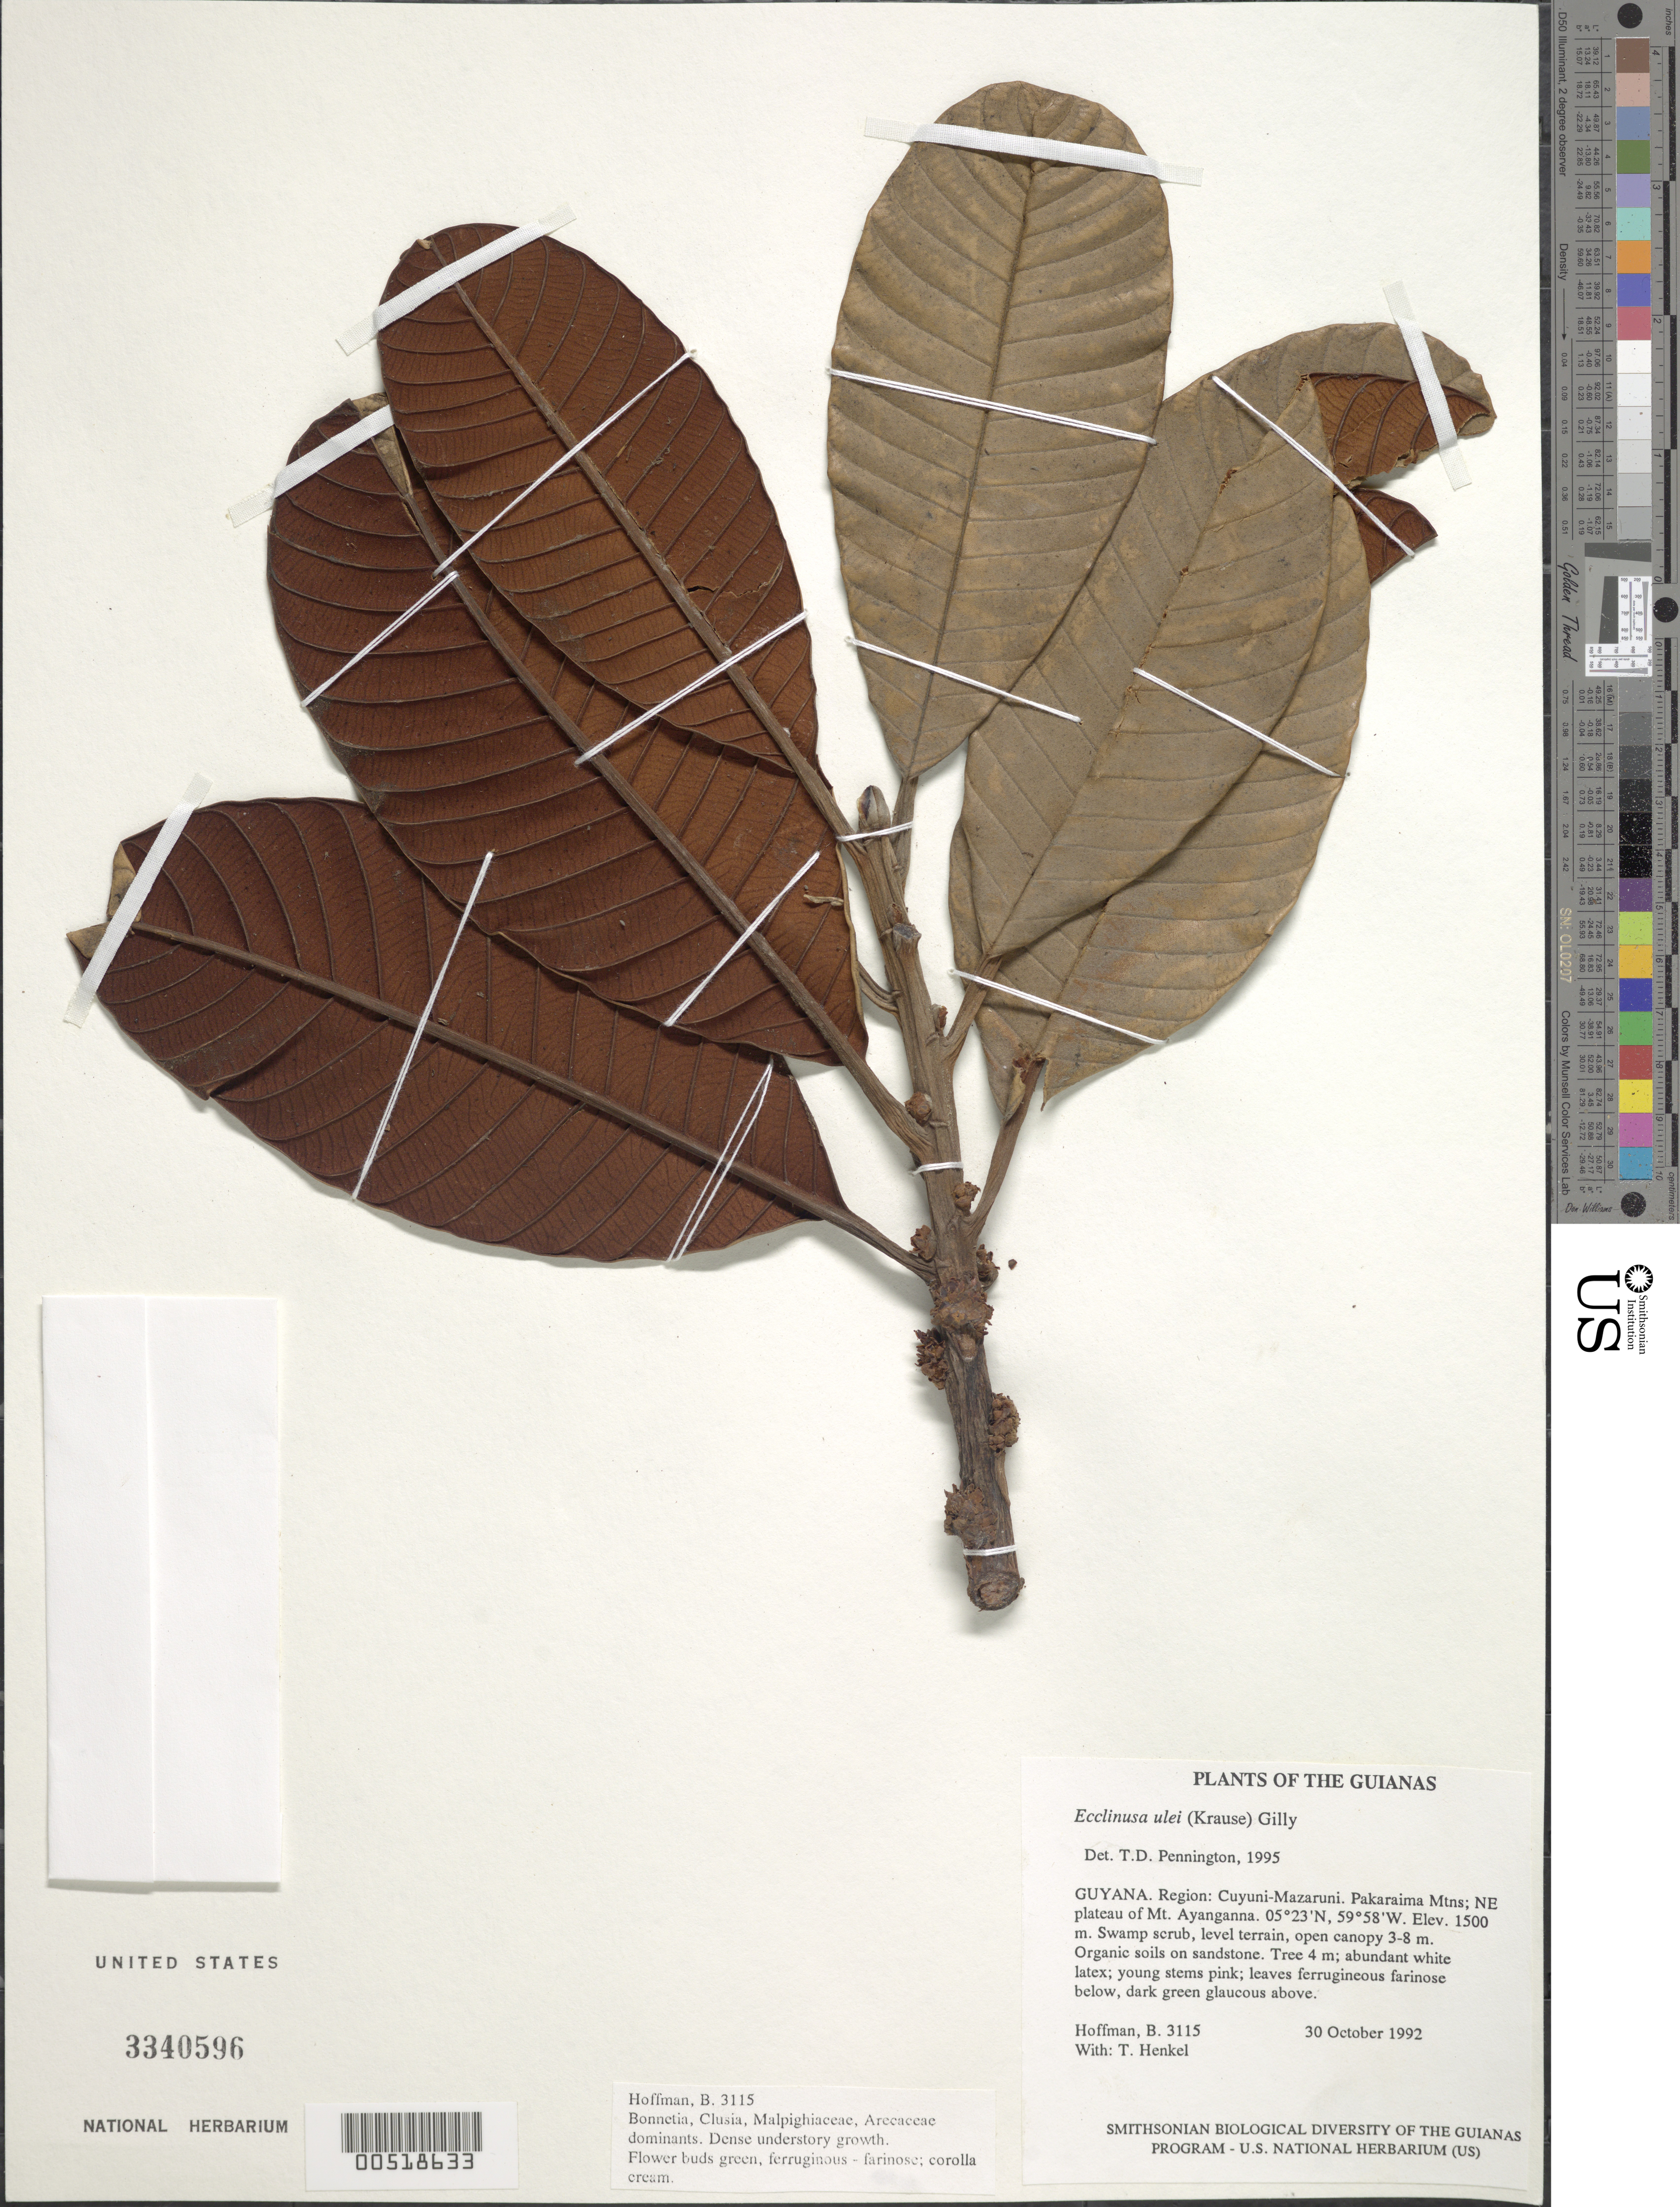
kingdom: Plantae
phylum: Tracheophyta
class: Magnoliopsida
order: Ericales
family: Sapotaceae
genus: Ecclinusa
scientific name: Ecclinusa ulei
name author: (K. Krause) Gilly ex Cronq.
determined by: Pennington, T. D., (K)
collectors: B. Hoffman & T. Henkel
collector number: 3115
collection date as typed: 30 October 1992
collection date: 1992-10-30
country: Guyana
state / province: Cuyuni-Mazaruni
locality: Pakaraima Mountains; NE plateau of Mt. Ayanganna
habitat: Swamp scrub, level terrain, open canopy 3-8 m. Organic soils on sandstone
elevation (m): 1500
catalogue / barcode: US 3340596